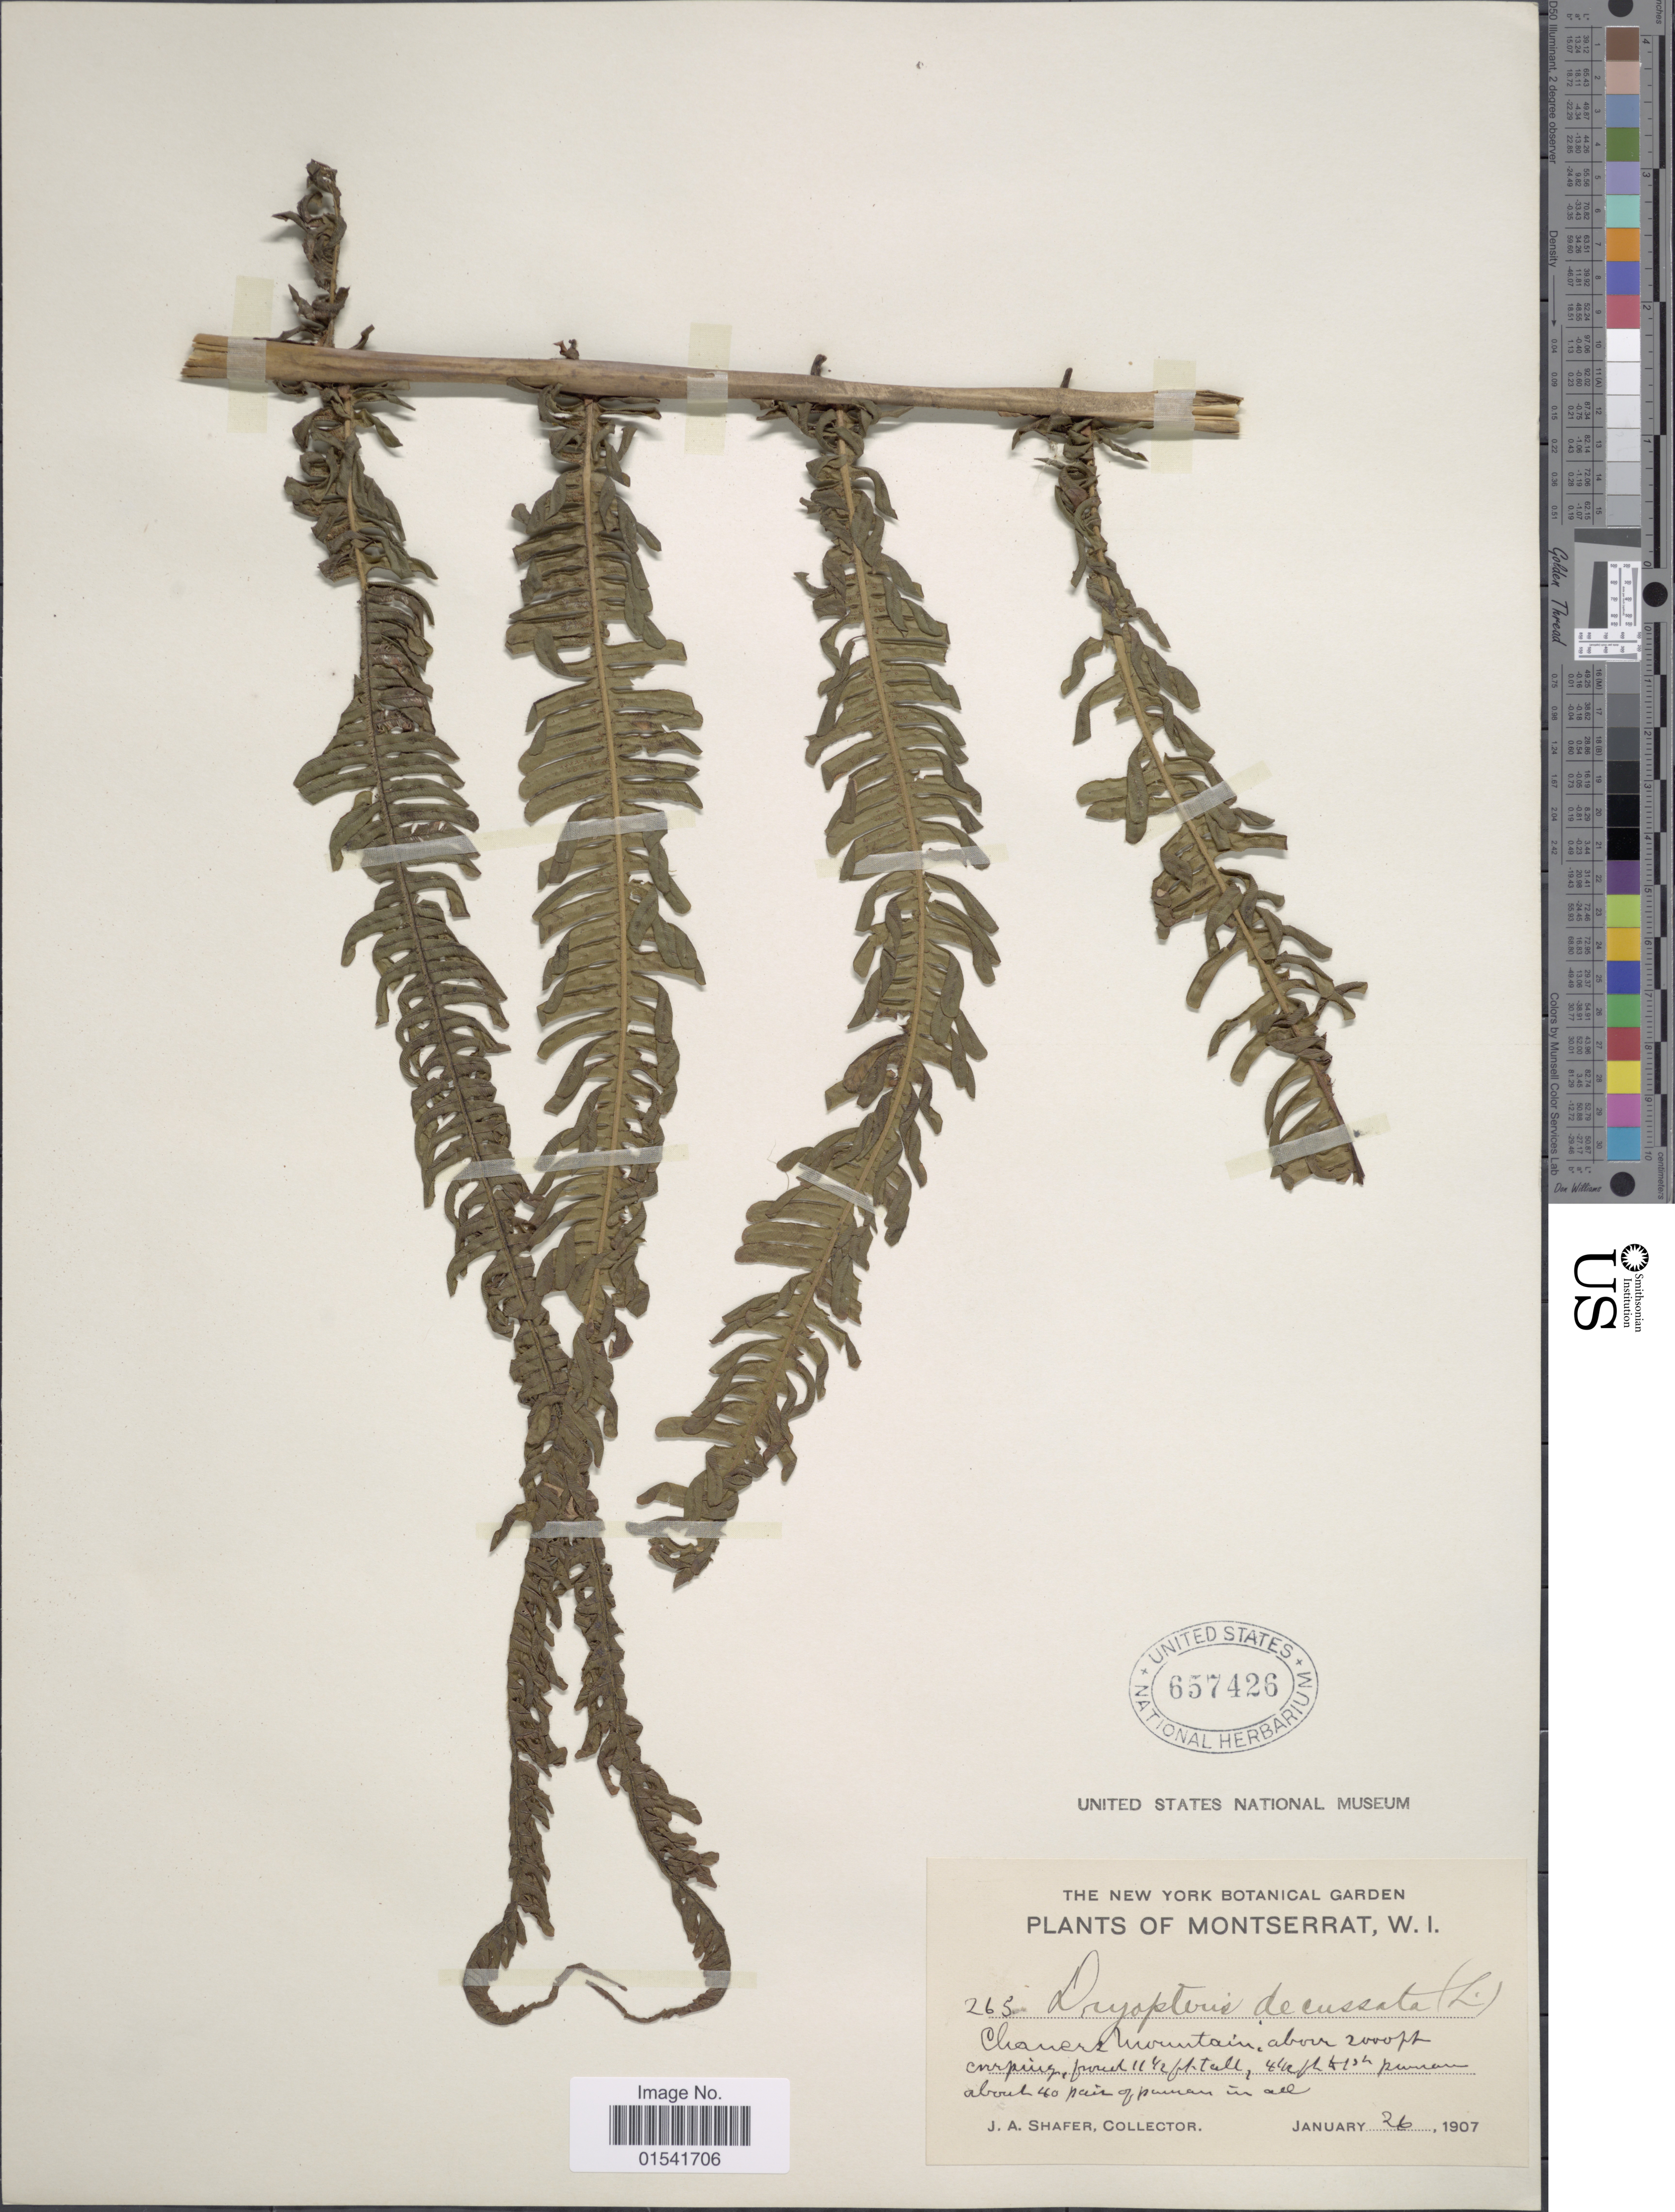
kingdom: Plantae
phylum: Tracheophyta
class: Polypodiopsida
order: Polypodiales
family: Thelypteridaceae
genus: Steiropteris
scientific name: Steiropteris decussata (L.) comb. nov., ined. 2015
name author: (L.)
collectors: J. A. Shafer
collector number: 265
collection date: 1907-01-26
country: Montserrat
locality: Chances Mountain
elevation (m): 610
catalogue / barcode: US 657426